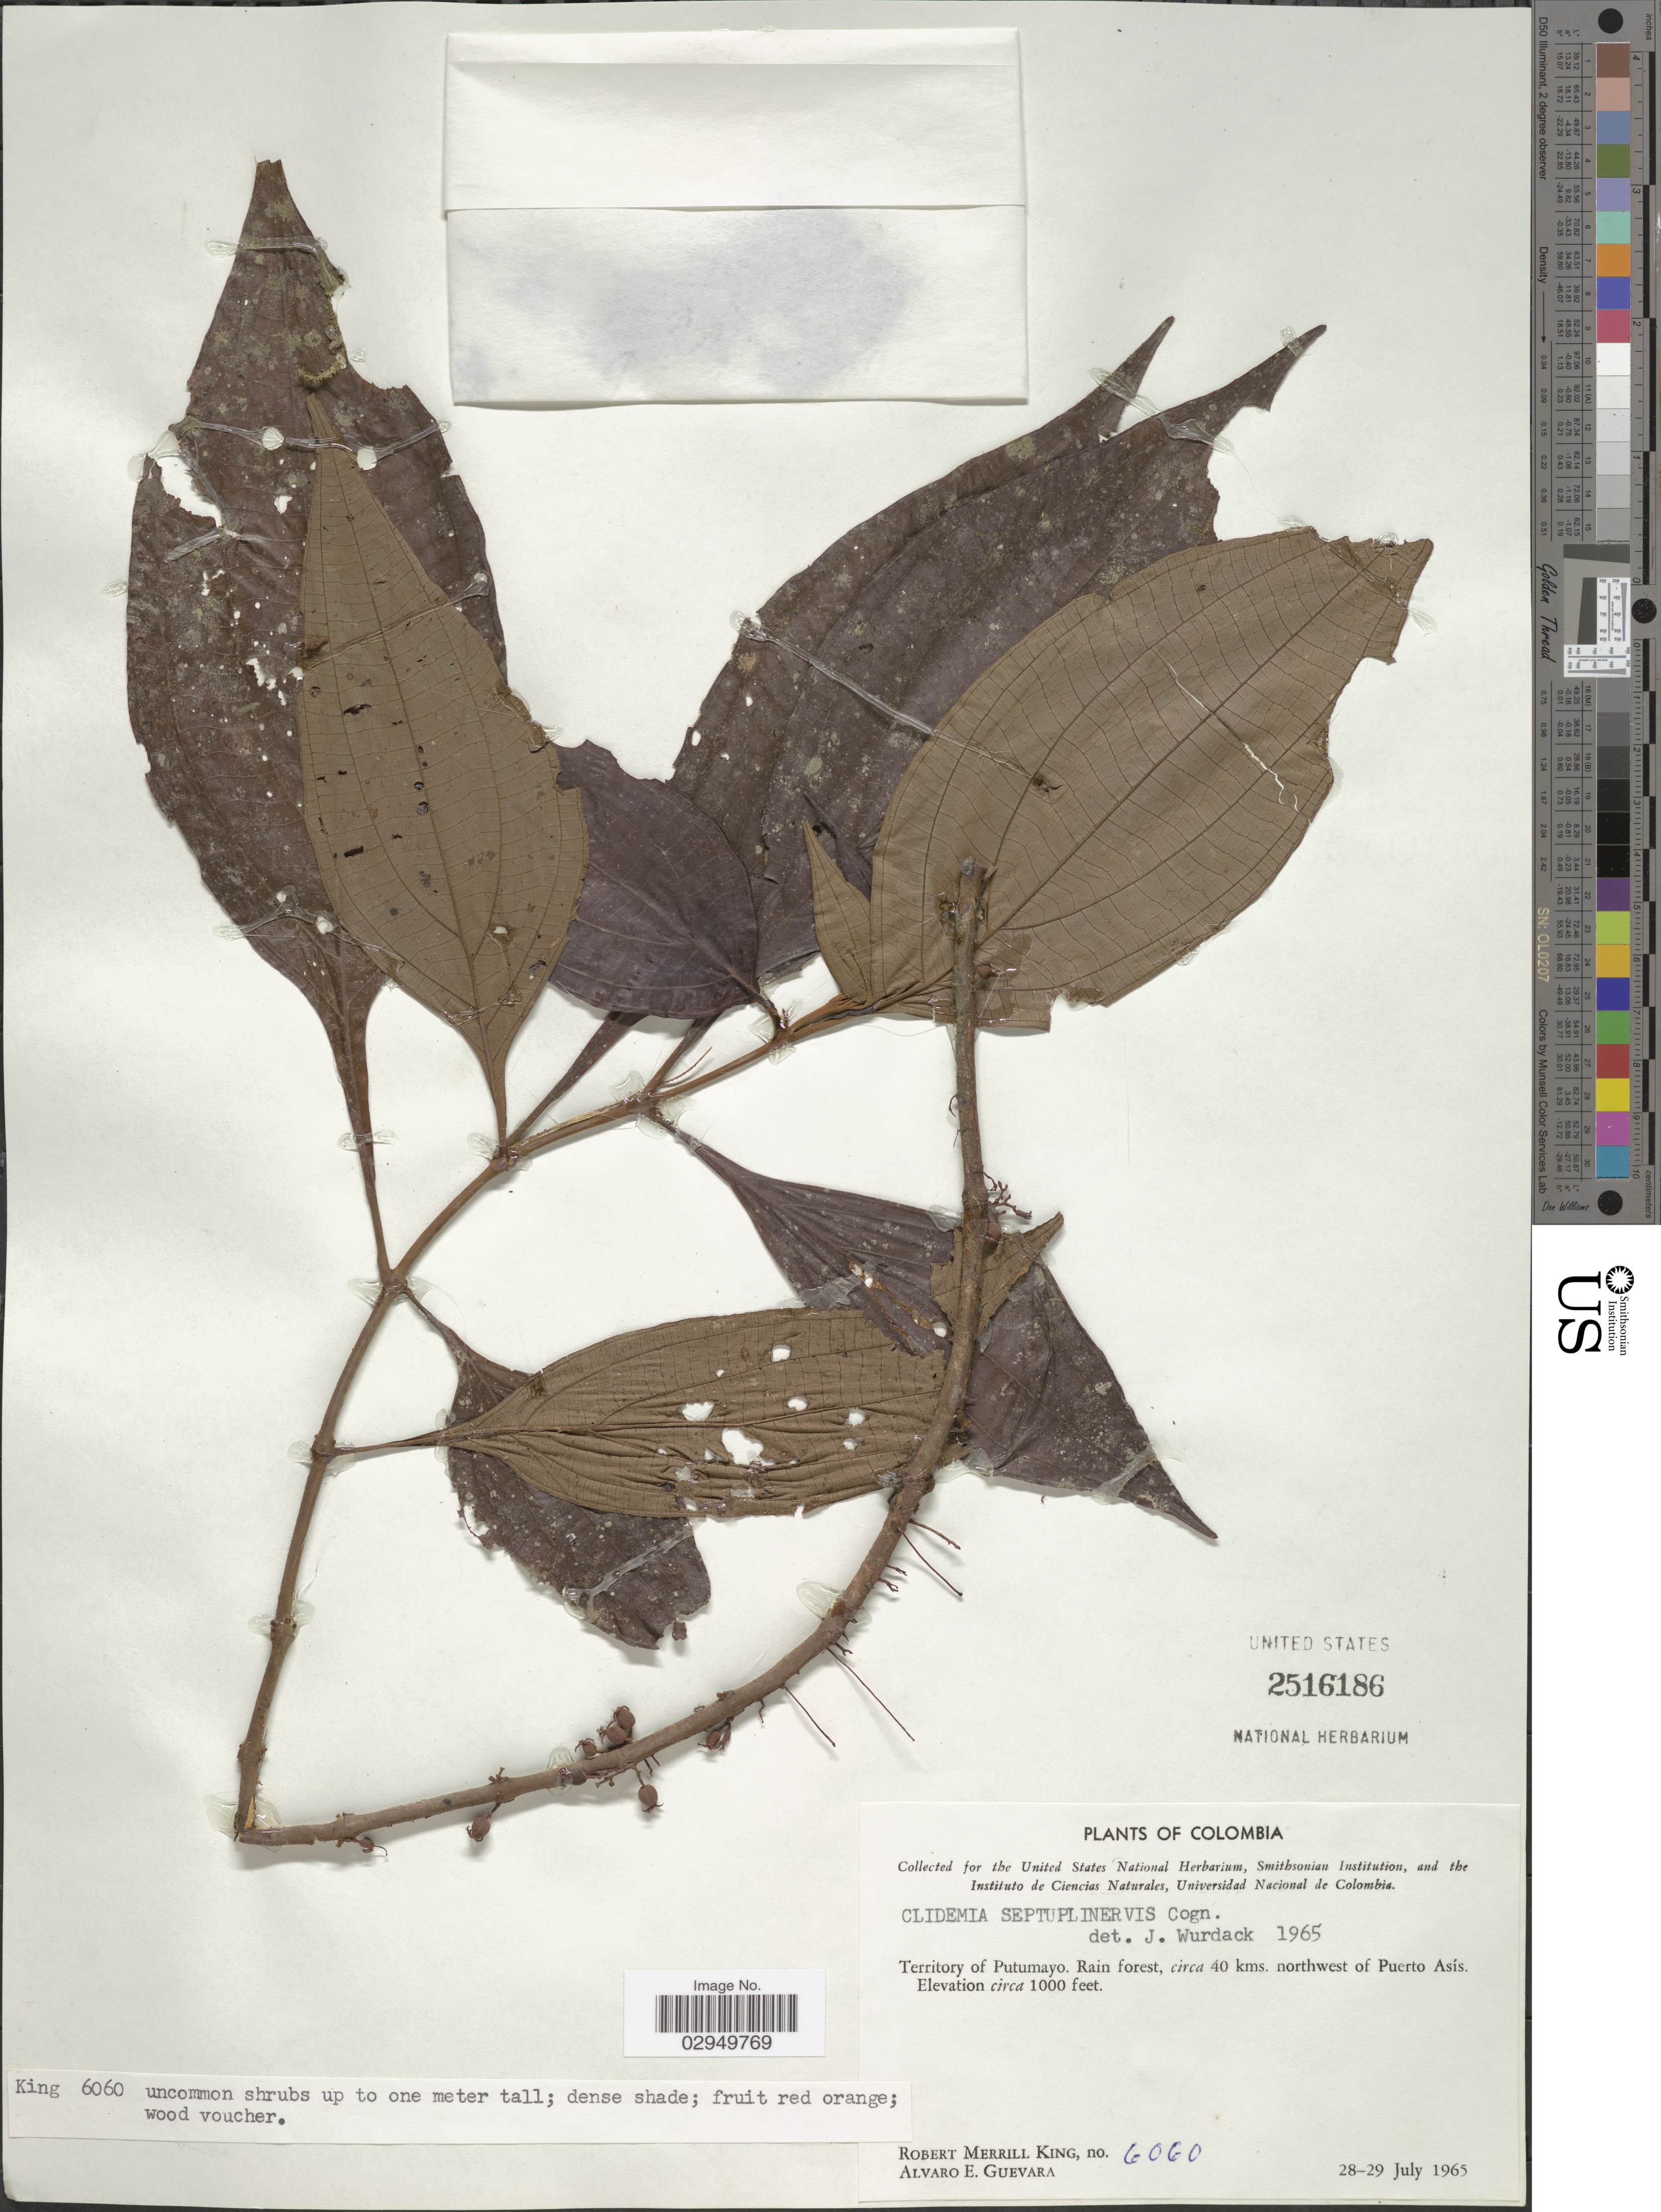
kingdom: Plantae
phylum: Tracheophyta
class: Magnoliopsida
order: Myrtales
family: Melastomataceae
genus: Clidemia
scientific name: Clidemia septuplinervia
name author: Cogn.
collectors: R. M. King & A. E. Guevara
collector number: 6060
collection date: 1965-07-28/1965-07-29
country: Colombia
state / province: Putumayo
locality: Circa 40 kms. northwest of Puerto Asís.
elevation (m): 305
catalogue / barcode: US 2516186